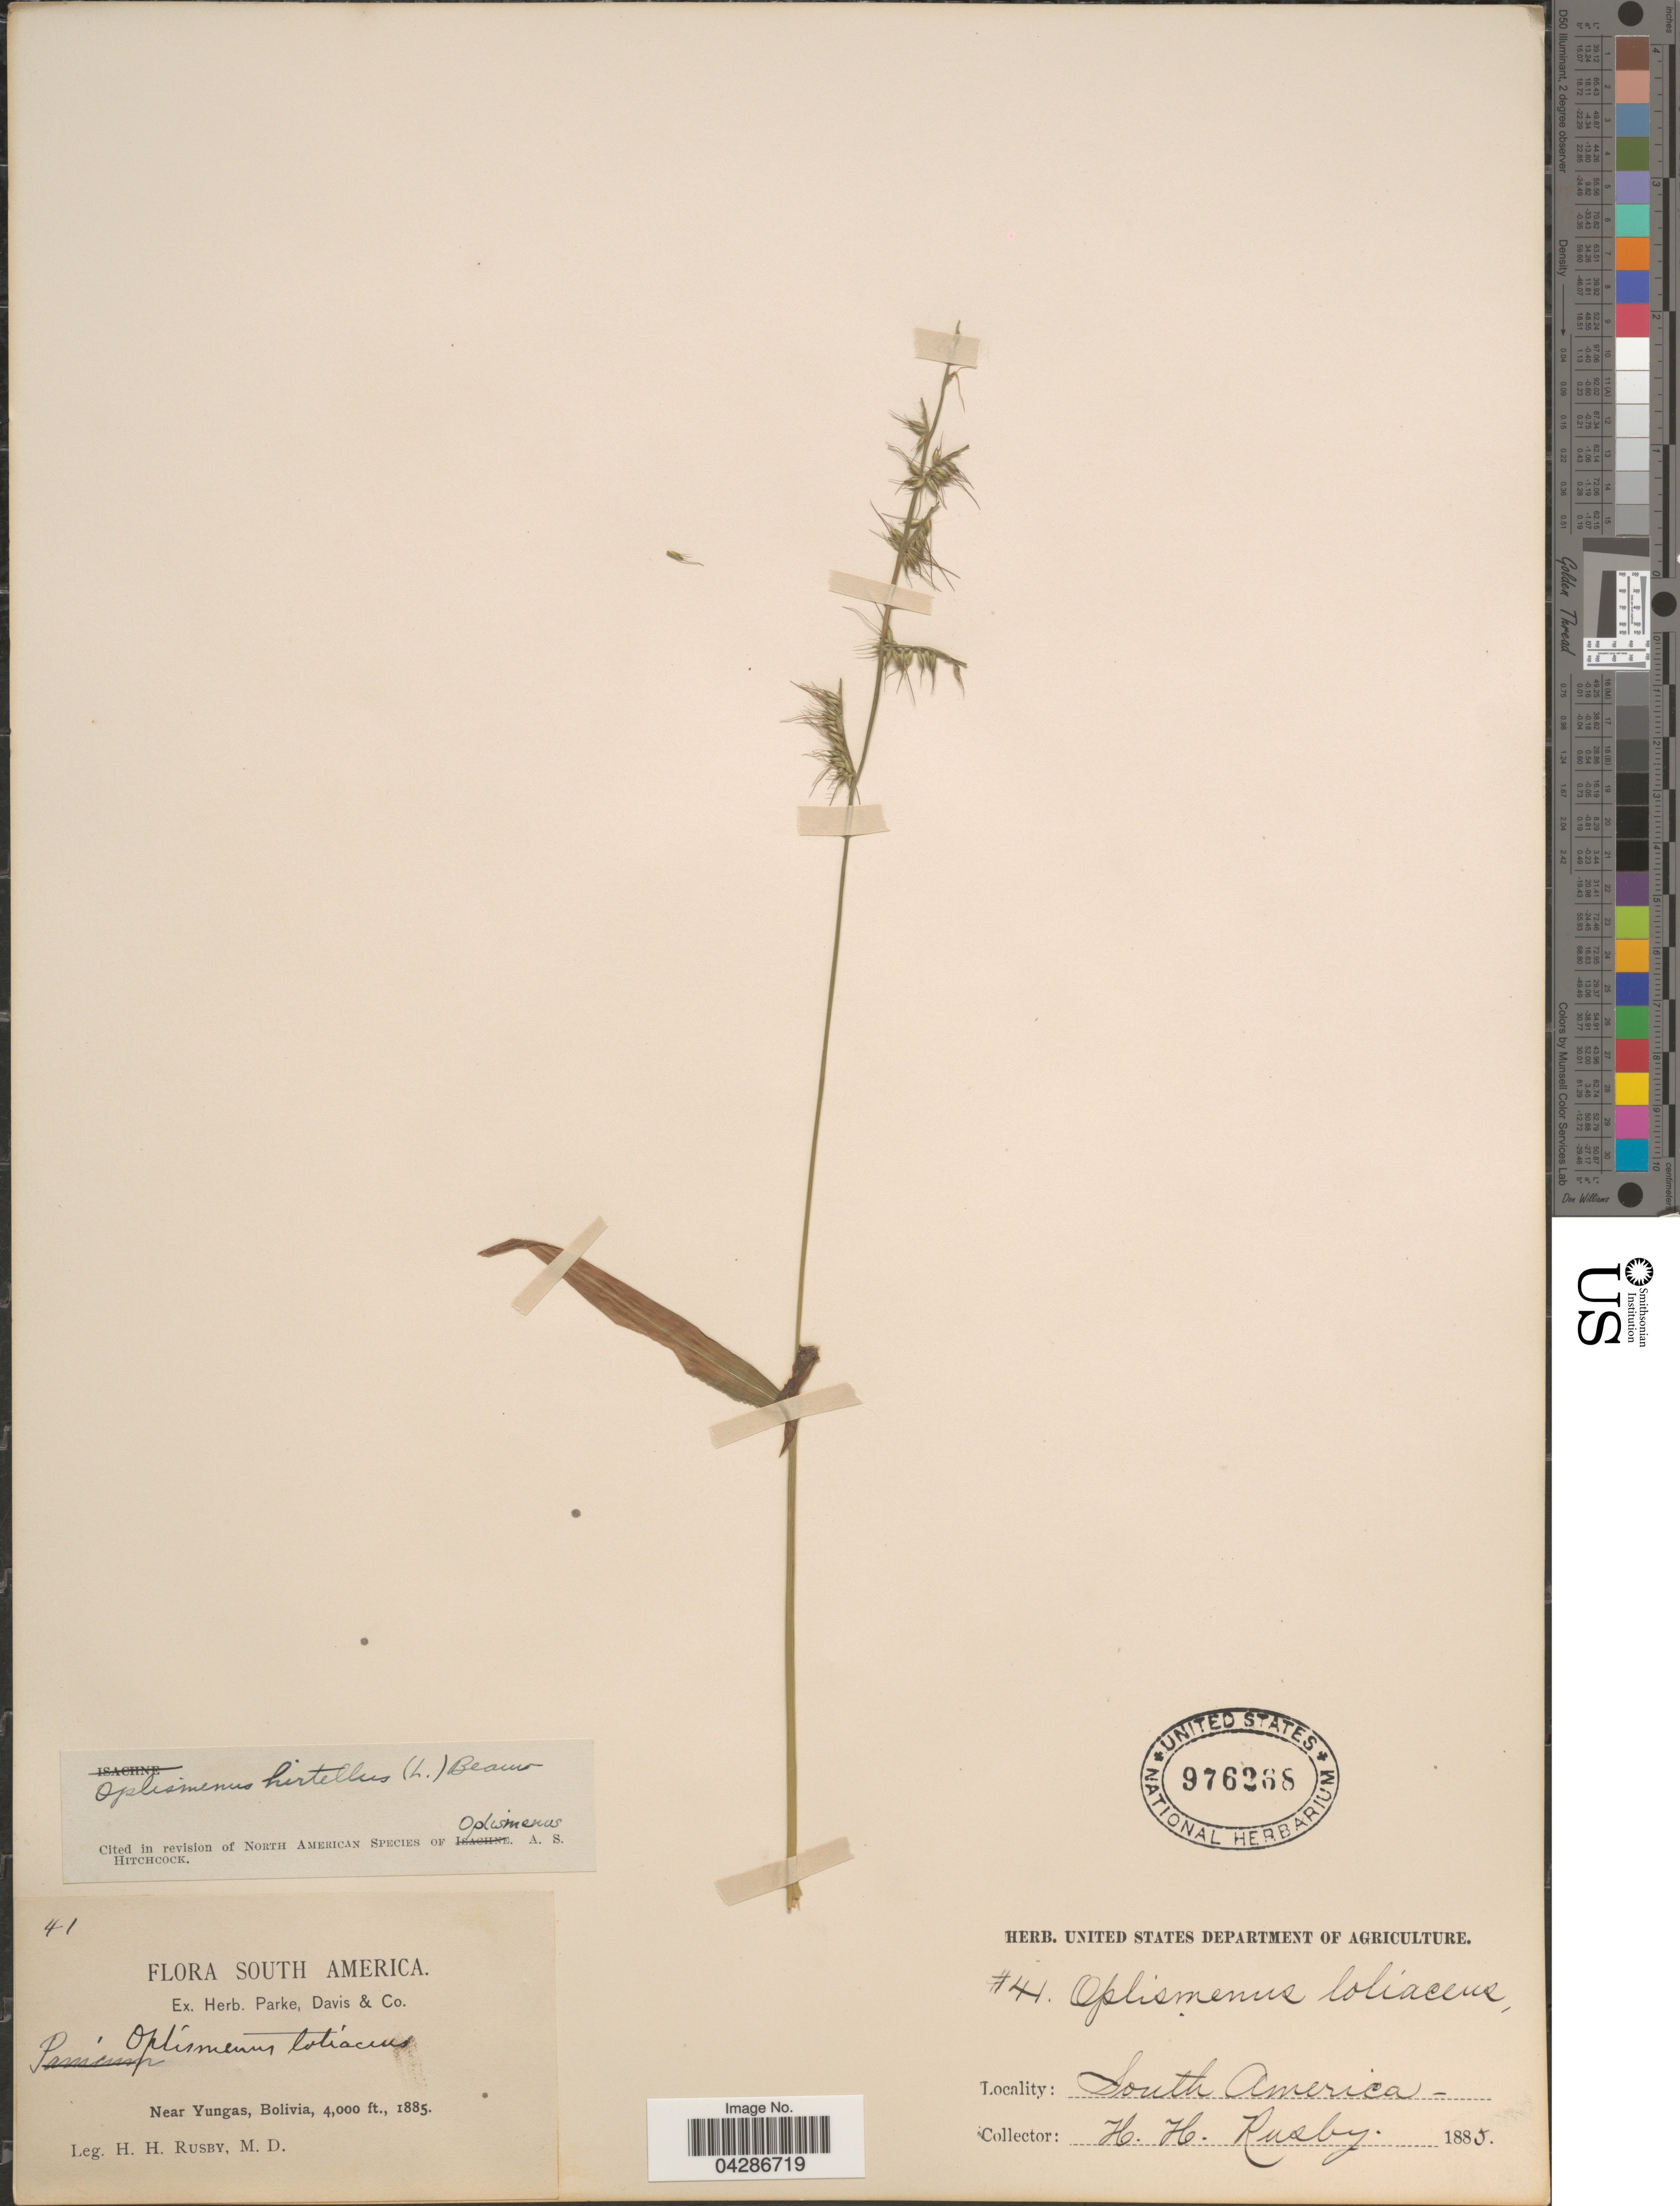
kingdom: Plantae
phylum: Tracheophyta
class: Liliopsida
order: Poales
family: Poaceae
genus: Oplismenus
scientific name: Oplismenus hirtellus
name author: (L.) P. Beauv.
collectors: H. H. Rusby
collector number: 41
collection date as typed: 1885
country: Bolivia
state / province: La Paz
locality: Near Yungas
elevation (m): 1219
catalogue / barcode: US 976268